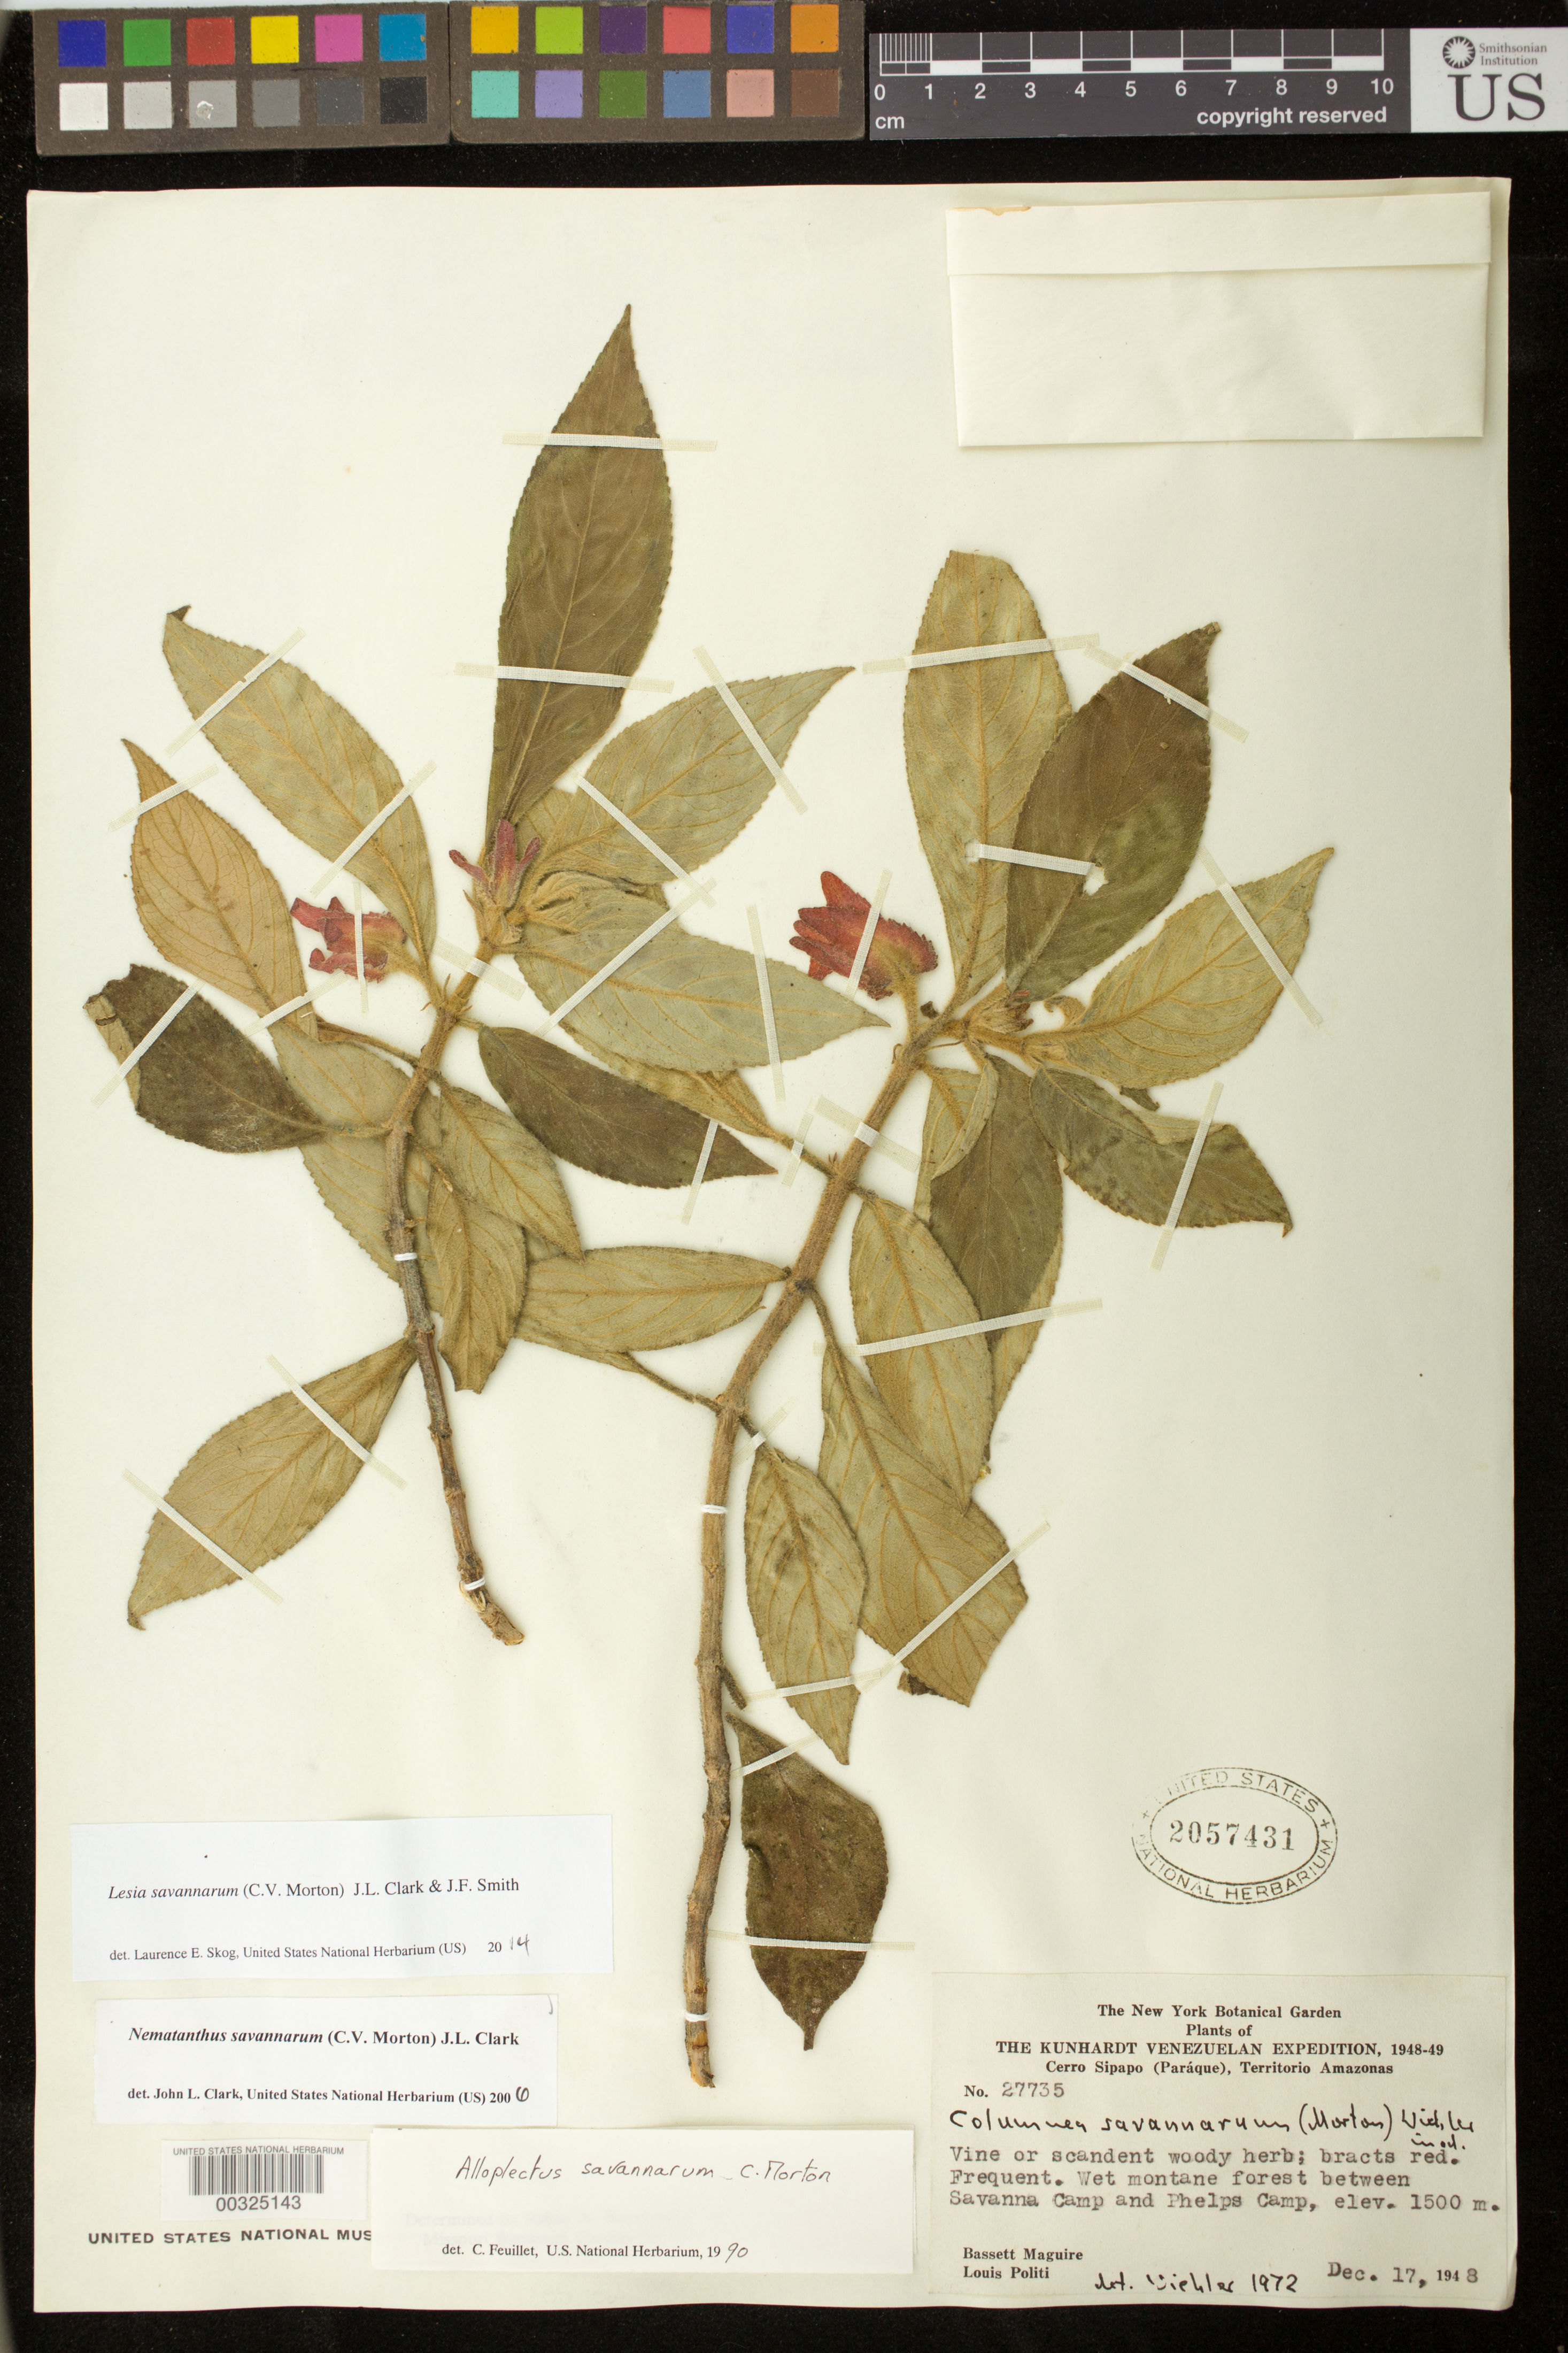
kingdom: Plantae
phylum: Tracheophyta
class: Magnoliopsida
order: Lamiales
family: Gesneriaceae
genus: Lesia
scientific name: Lesia savannarum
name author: (C.V. Morton) J.L. Clark & J.F. Sm.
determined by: Skog, Laurence E.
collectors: B. Maguire & L. Politi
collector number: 27735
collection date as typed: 17 Dec 1948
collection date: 1948-12-17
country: Venezuela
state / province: Amazonas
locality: Cerro Sipapo (Paráque). Between Savanna Camp and Phelps Camp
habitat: Wet montane forest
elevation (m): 1500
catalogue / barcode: US 2057431